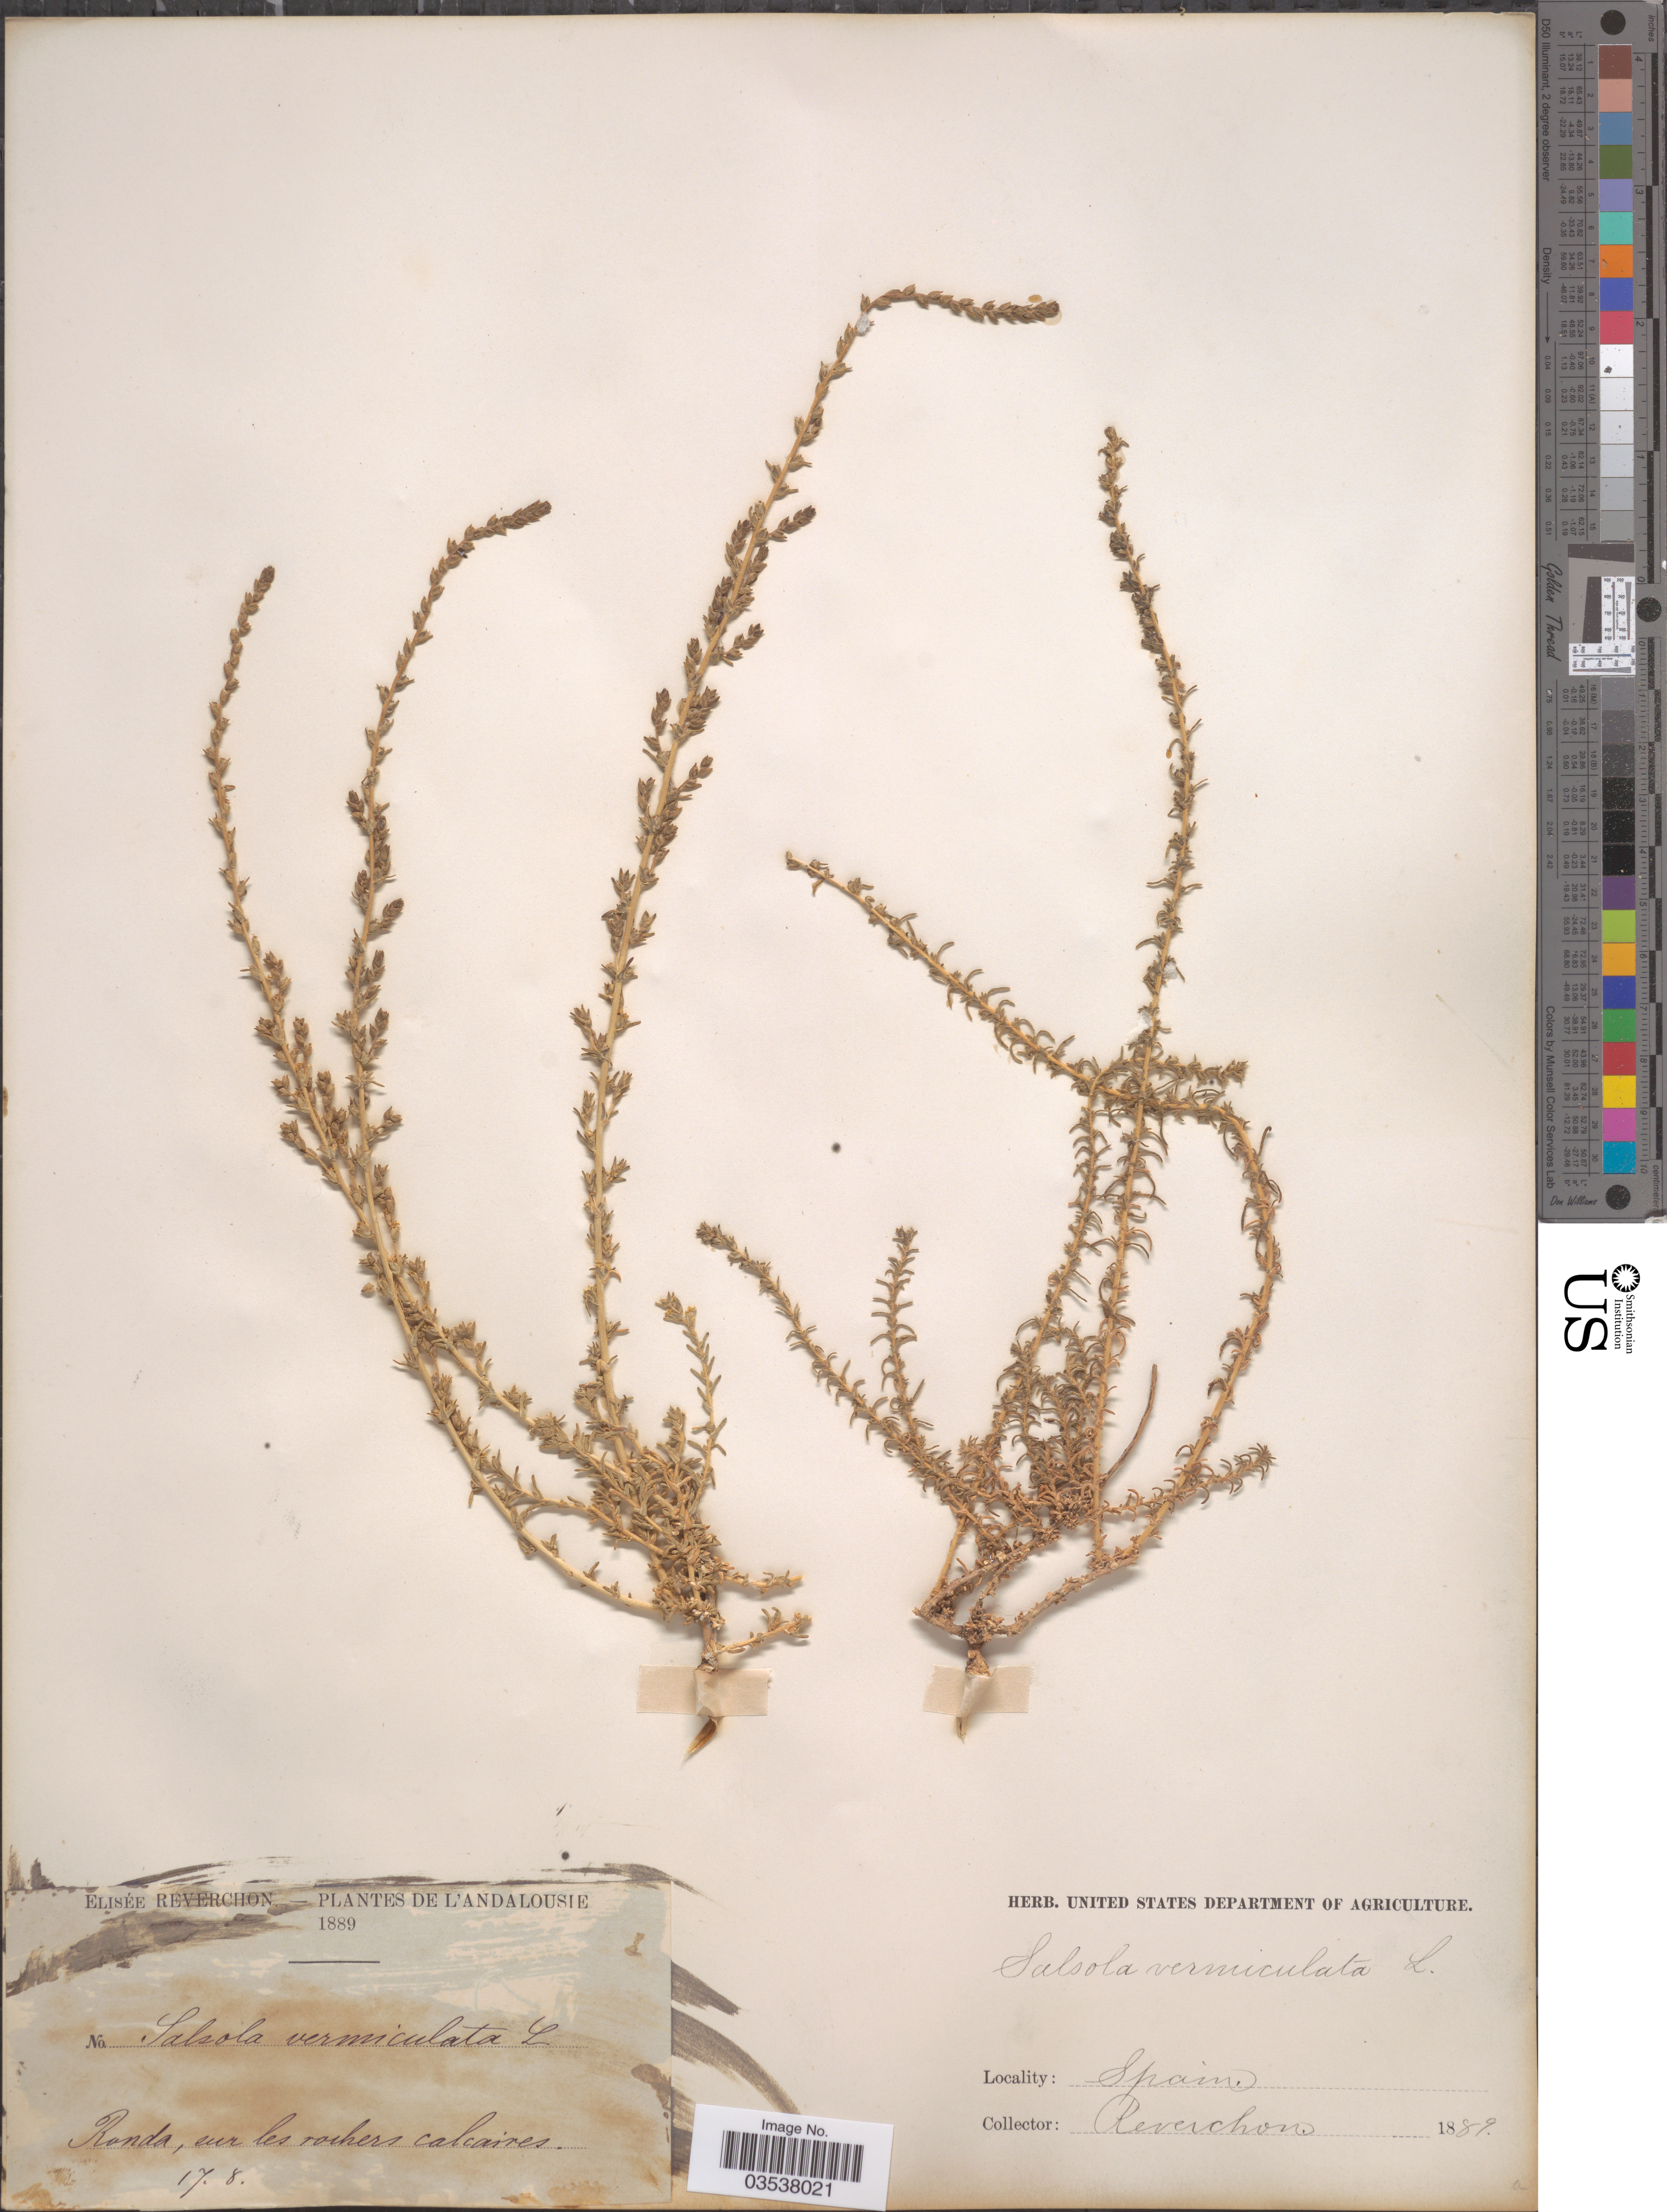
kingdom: Plantae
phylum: Tracheophyta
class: Magnoliopsida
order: Caryophyllales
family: Amaranthaceae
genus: Caroxylon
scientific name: Caroxylon vermiculatum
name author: (L.) Akhani & Roalson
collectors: E. Reverchon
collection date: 1889-08-17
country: Spain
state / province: Andalucía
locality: L'Andalousie. Ronda, sur les rochers calcaires.